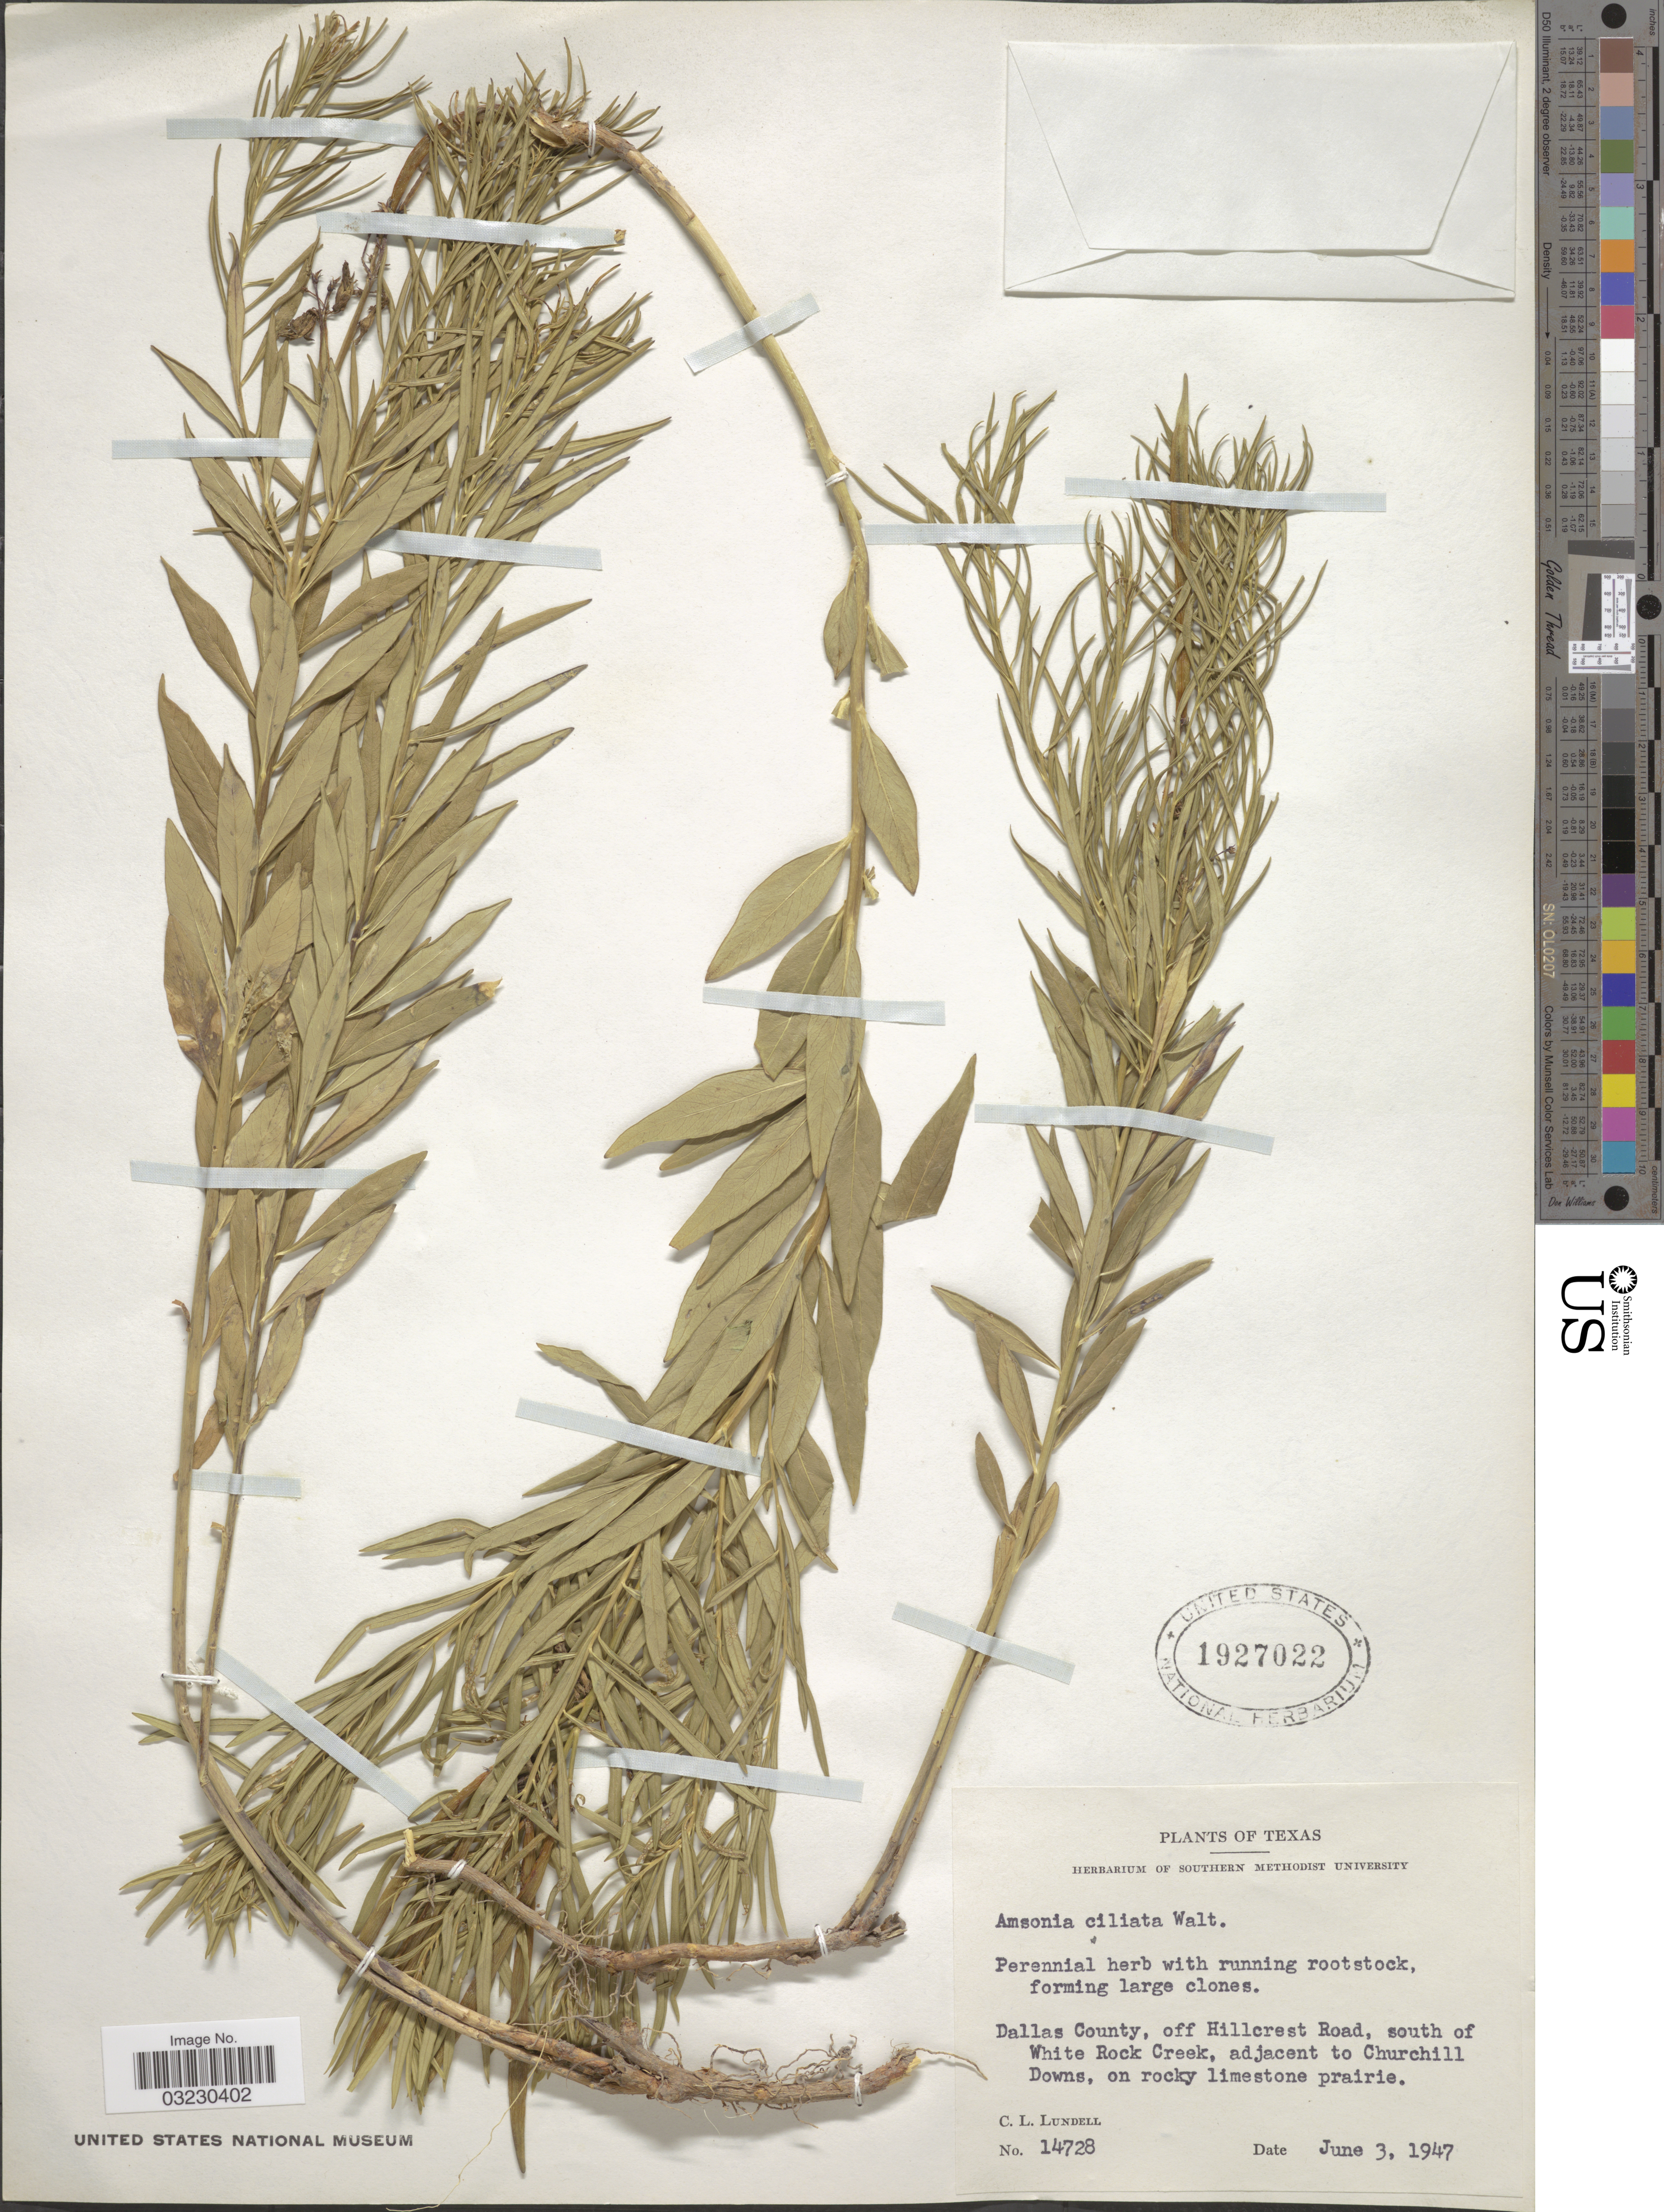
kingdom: Plantae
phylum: Tracheophyta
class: Magnoliopsida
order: Gentianales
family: Apocynaceae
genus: Amsonia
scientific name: Amsonia ciliata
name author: Walter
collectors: C. L. Lundell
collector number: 14728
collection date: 1947-06-03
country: United States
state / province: Texas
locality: Dallas County, off Hillcrest Road, south of White Rock Creek, Adjacent to Churchill Downs, on rocky limestone prairie.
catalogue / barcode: US 1927022